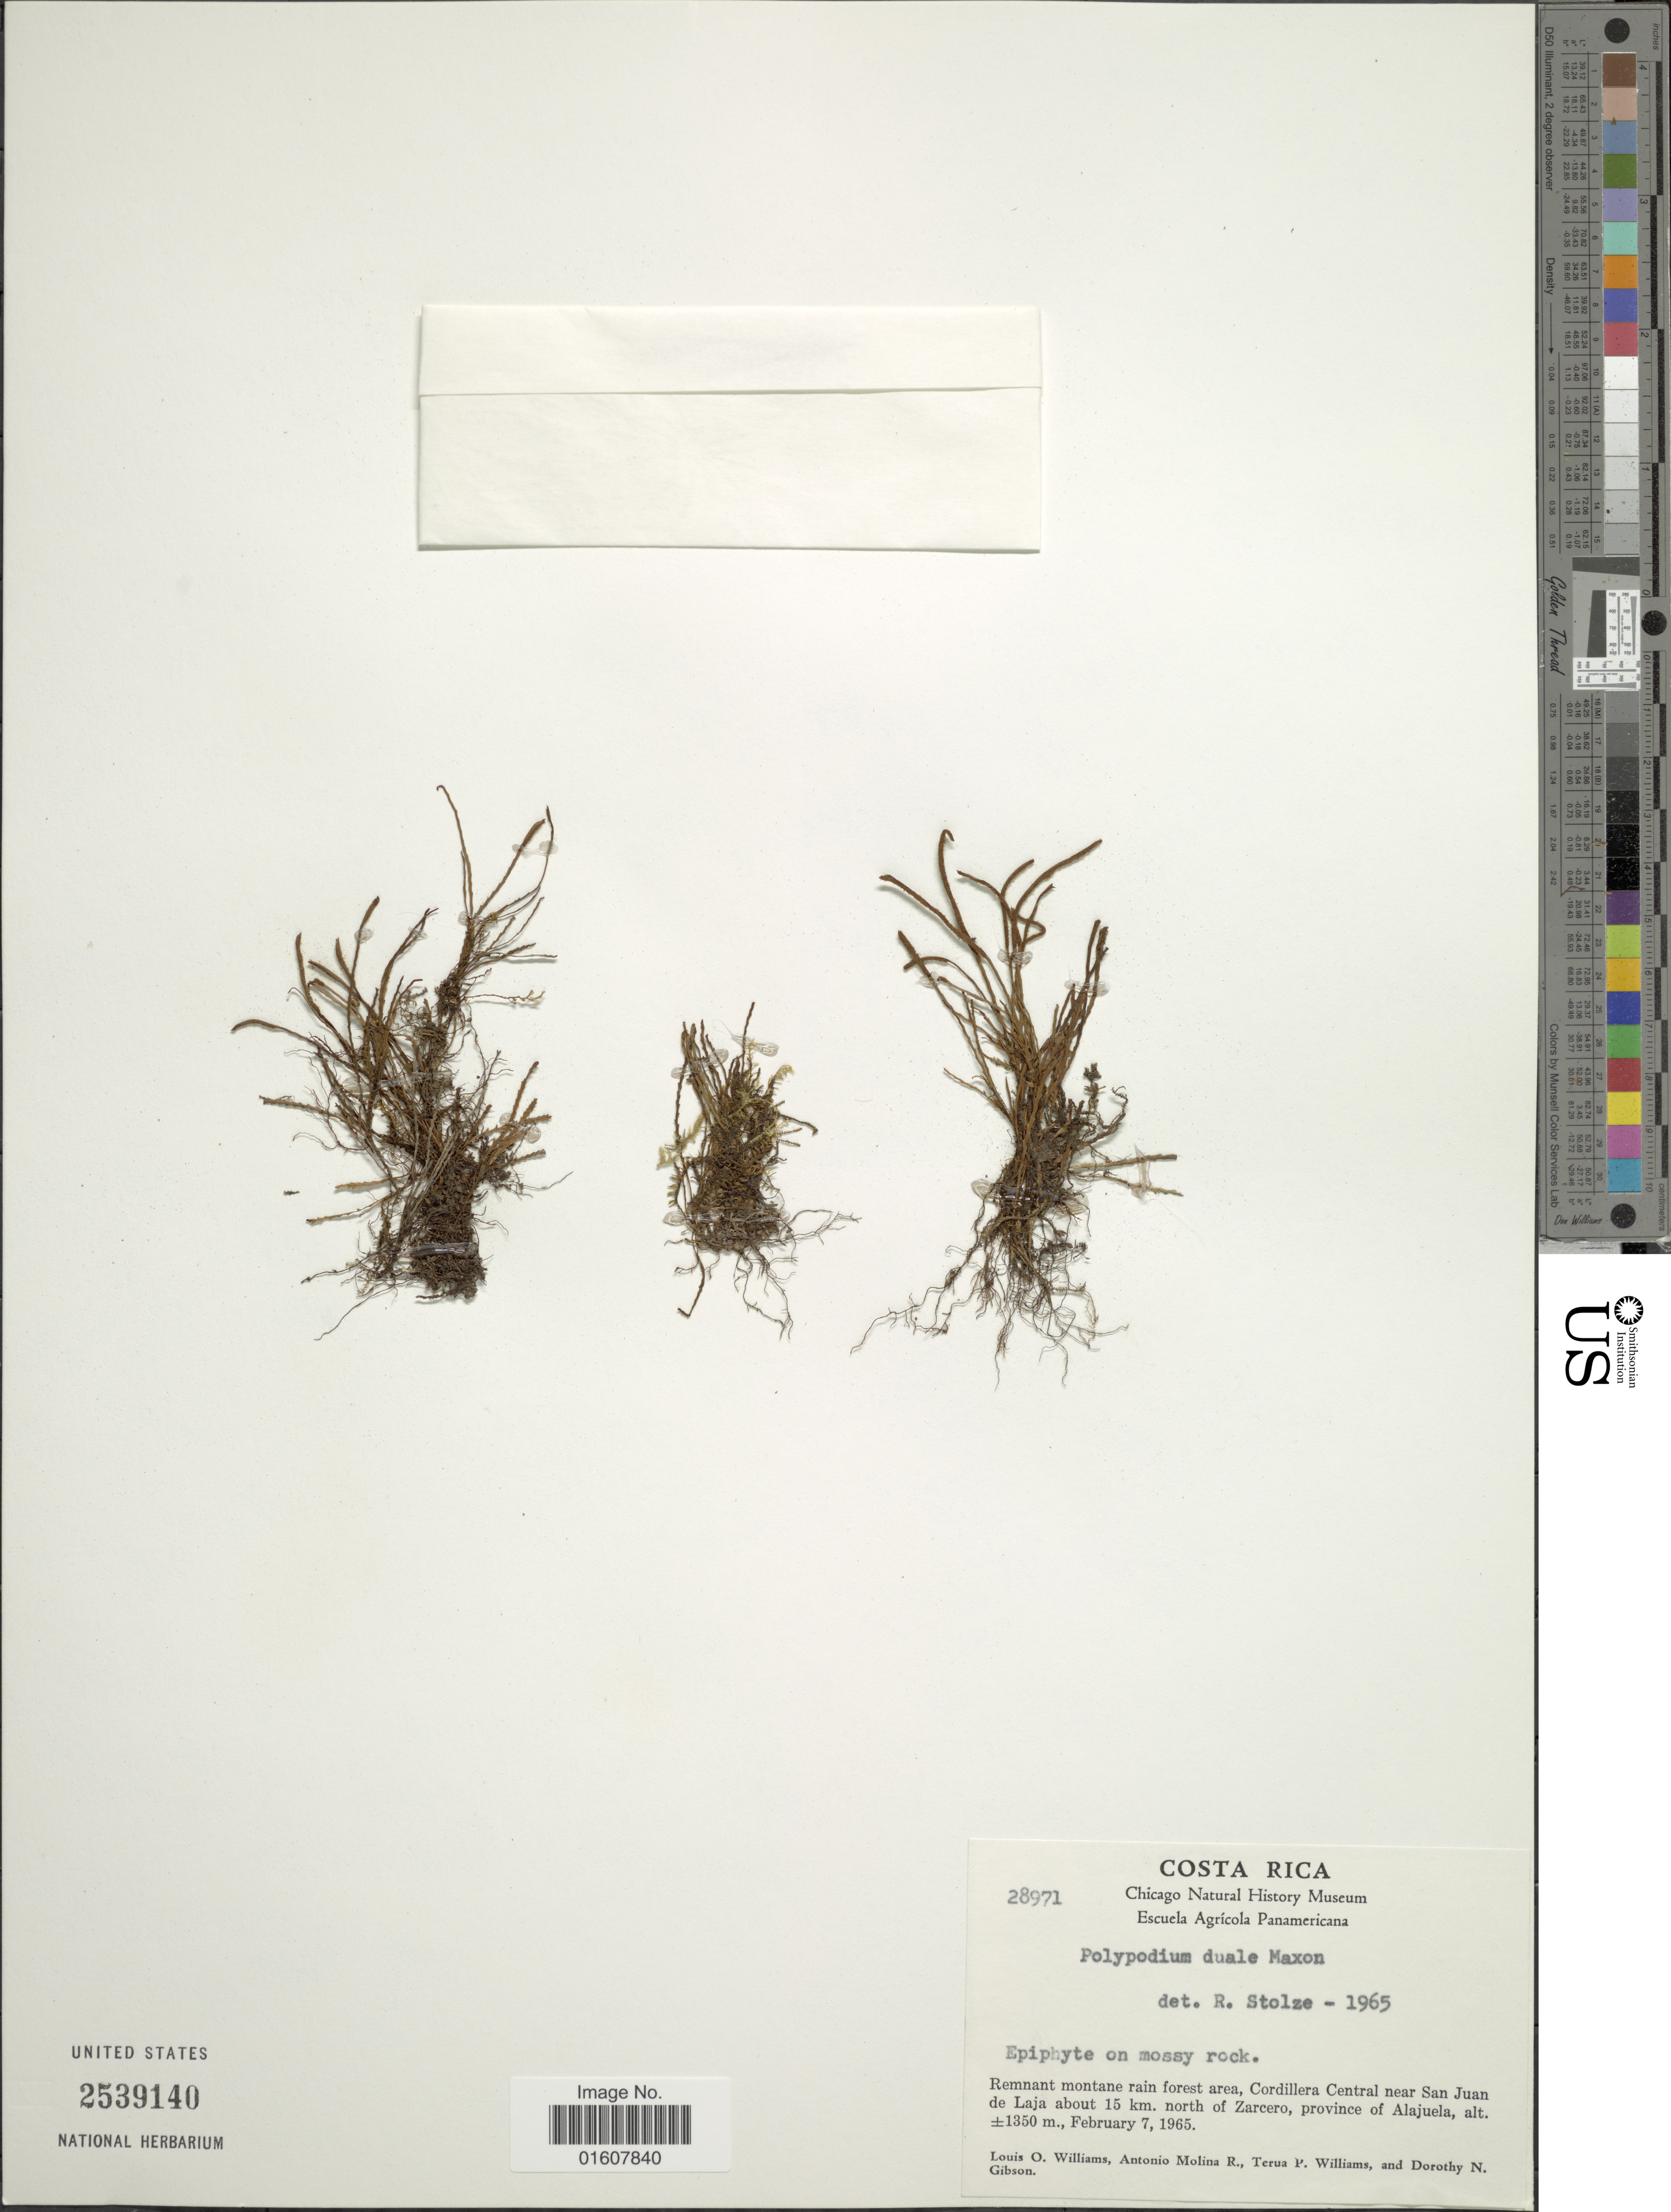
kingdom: Plantae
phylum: Tracheophyta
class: Polypodiopsida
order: Polypodiales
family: Polypodiaceae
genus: Cochlidium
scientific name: Cochlidium serrulatum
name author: (Sw.) L.E. Bishop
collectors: L. O. Williams, A. Molina R., T. P. Williams & D. N. Gibson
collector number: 28971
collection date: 1965-02-07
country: Costa Rica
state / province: Alajuela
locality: Remnant montane rain forest area, Cordillera Central near San Juan de Laja about 15 km. north of Zarcero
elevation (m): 1350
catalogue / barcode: US 2539140